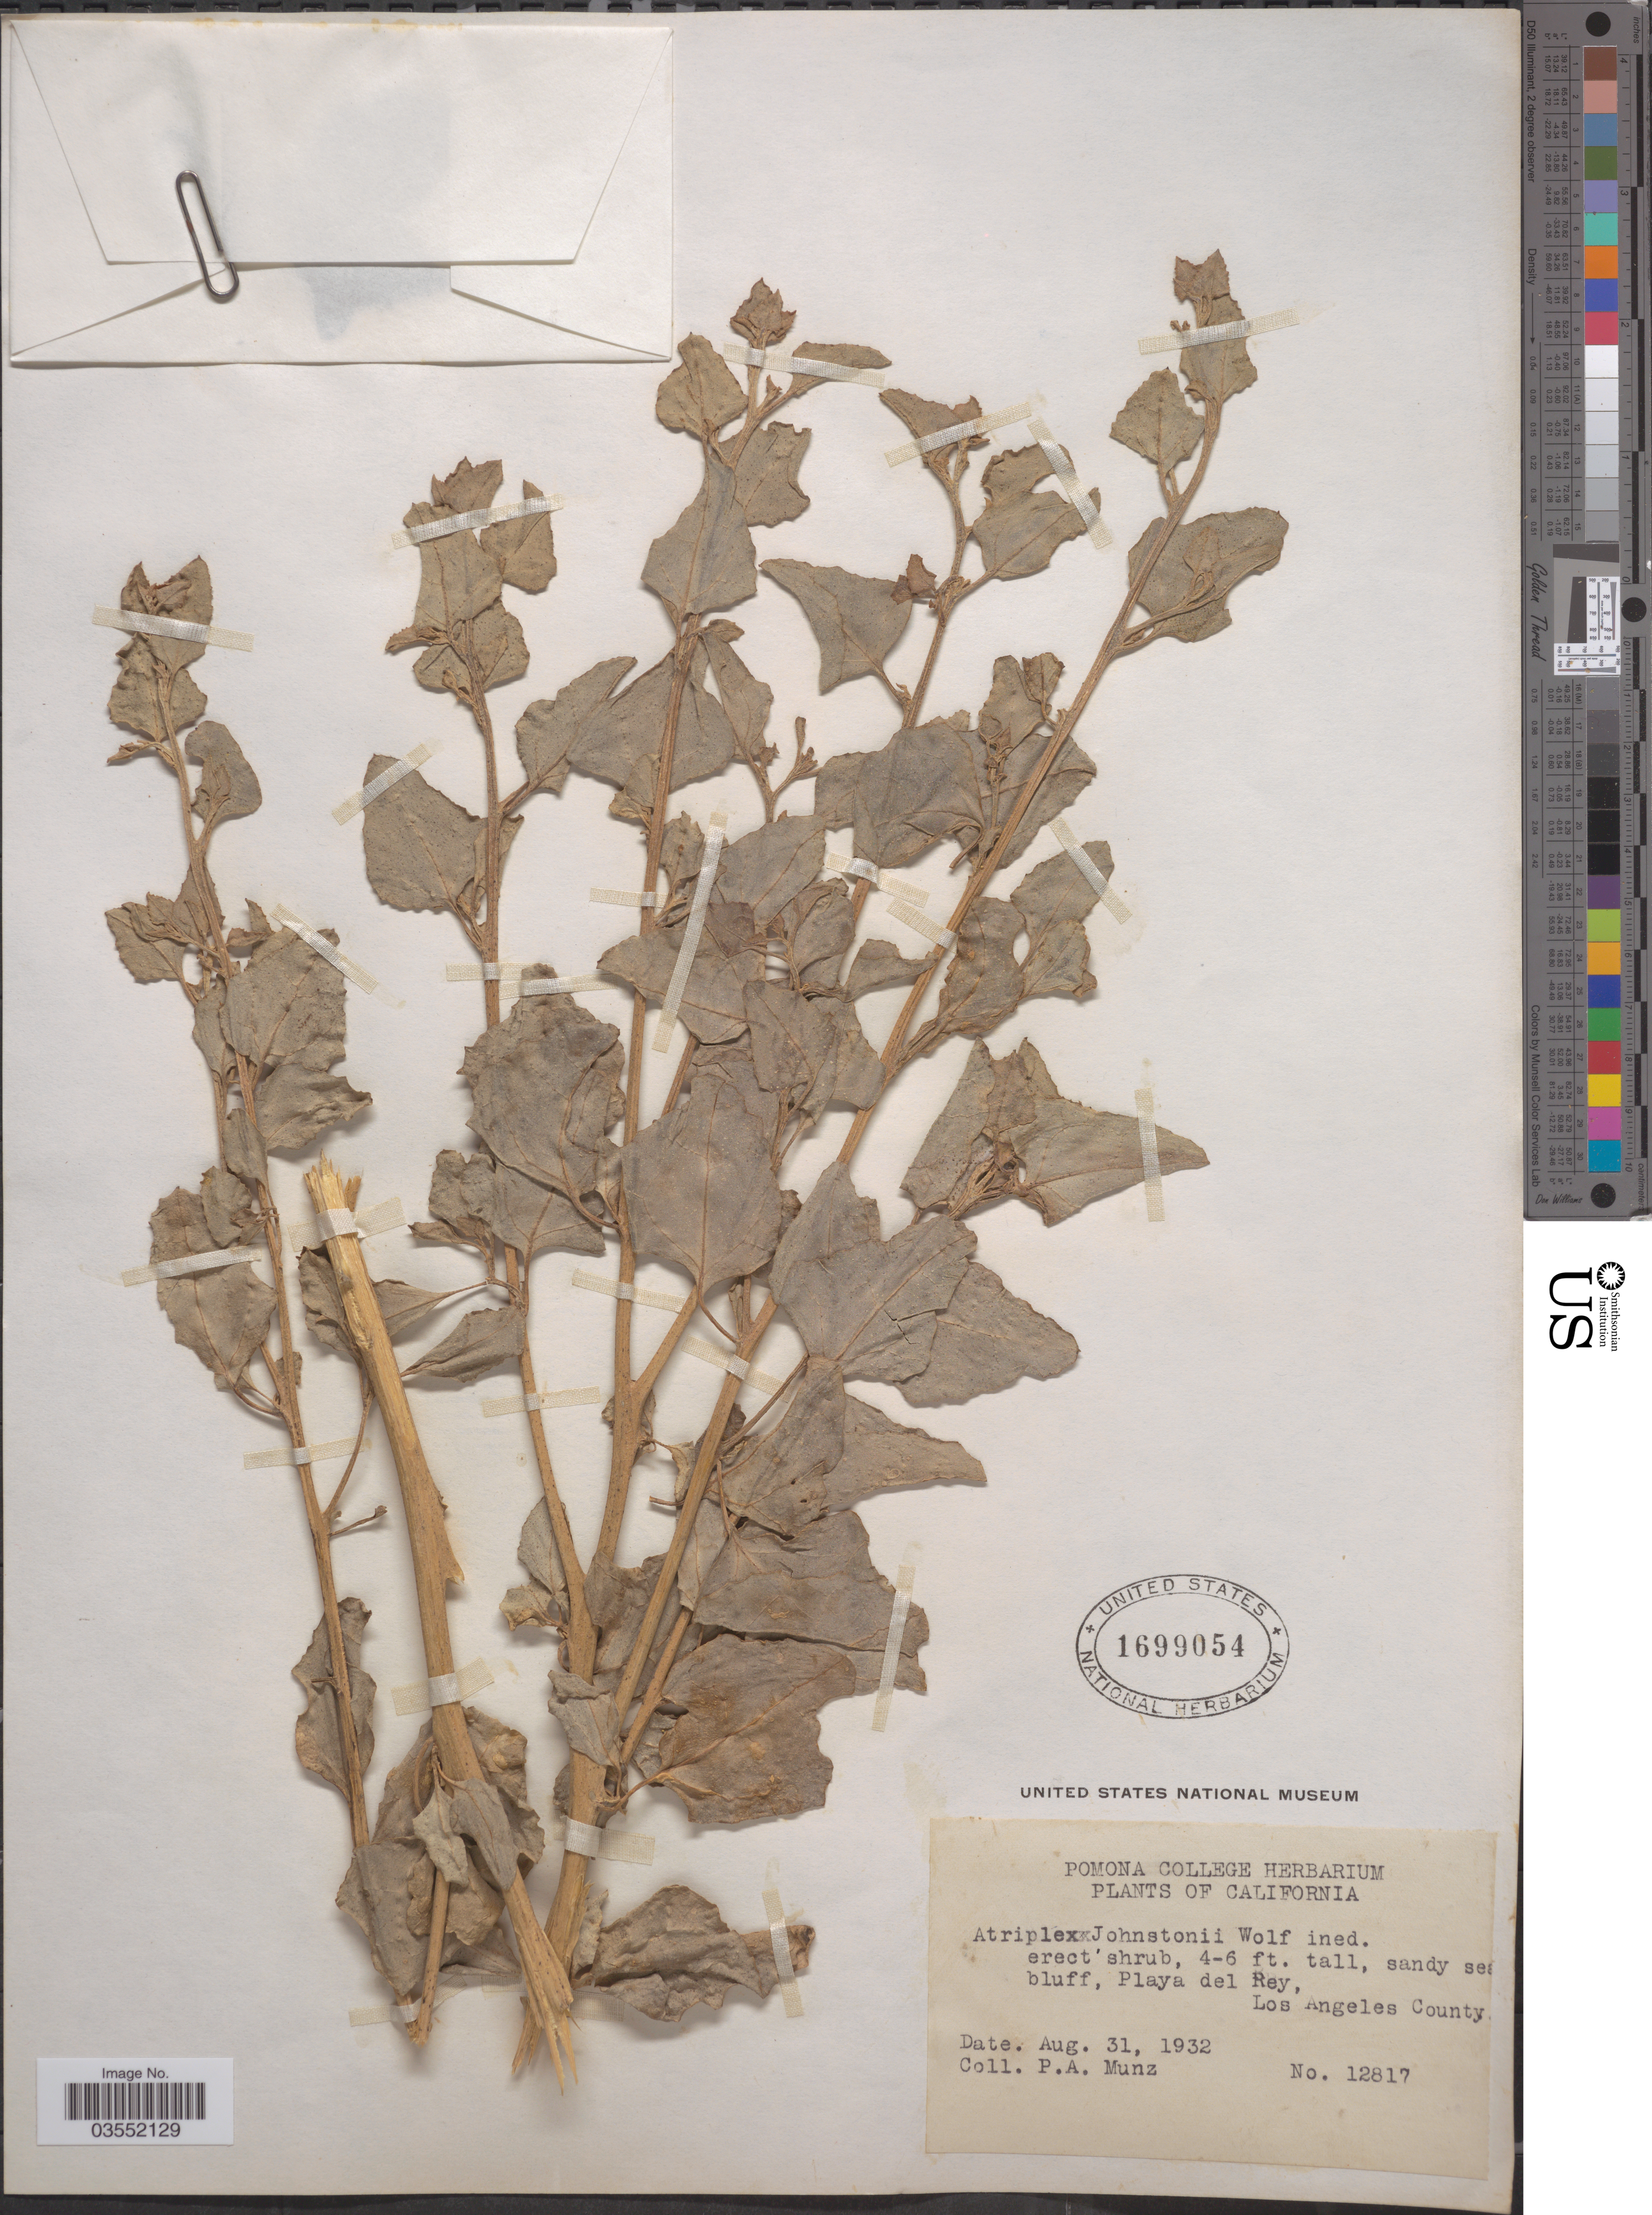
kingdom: Plantae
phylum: Tracheophyta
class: Magnoliopsida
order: Caryophyllales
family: Amaranthaceae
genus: Atriplex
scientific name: Atriplex johnstonii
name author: C.B. Wolf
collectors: P. A. Munz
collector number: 12817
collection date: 1932-08-31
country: United States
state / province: California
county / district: Los Angeles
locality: Playa del Rey. Los Angeles County.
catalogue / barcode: US 1699054